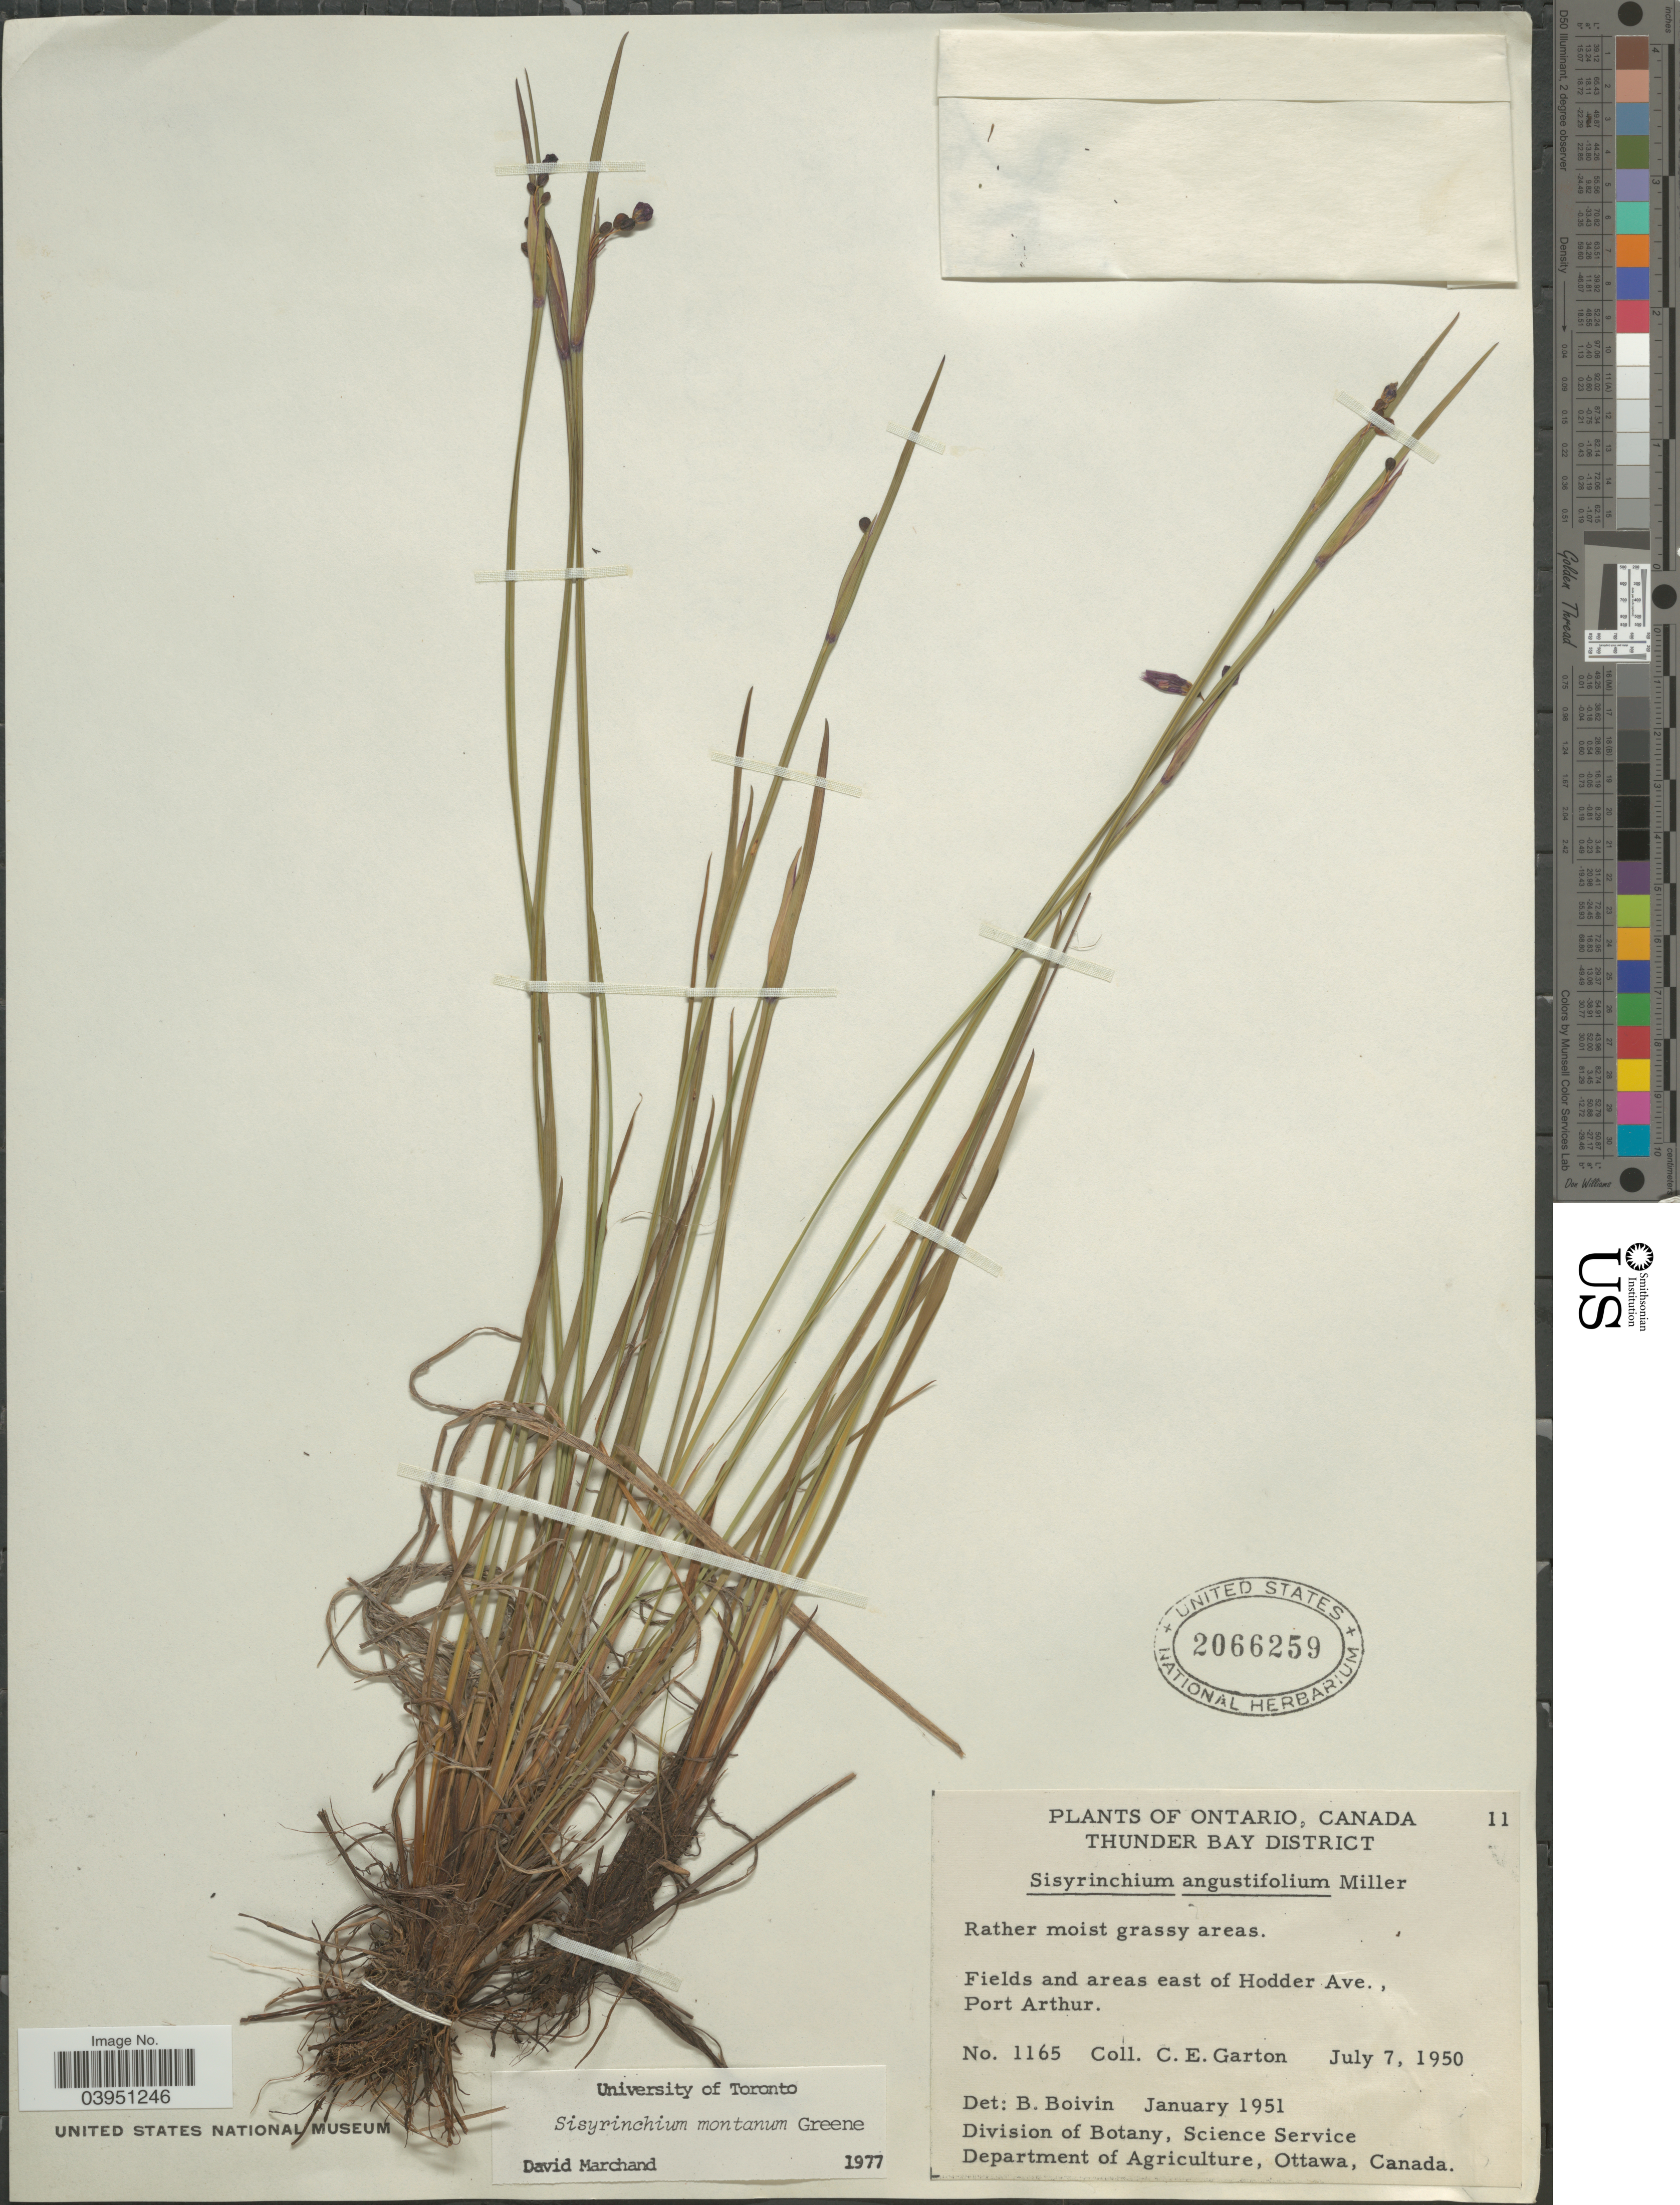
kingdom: Plantae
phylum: Tracheophyta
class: Liliopsida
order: Asparagales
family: Iridaceae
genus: Sisyrinchium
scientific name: Sisyrinchium montanum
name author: Greene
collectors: C. E. Garton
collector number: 1165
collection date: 1950-07-07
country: Canada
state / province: Ontario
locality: Thunder Bay District. Fields and areas east of Hodder Ave., Port Arthur.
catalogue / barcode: US 2066259